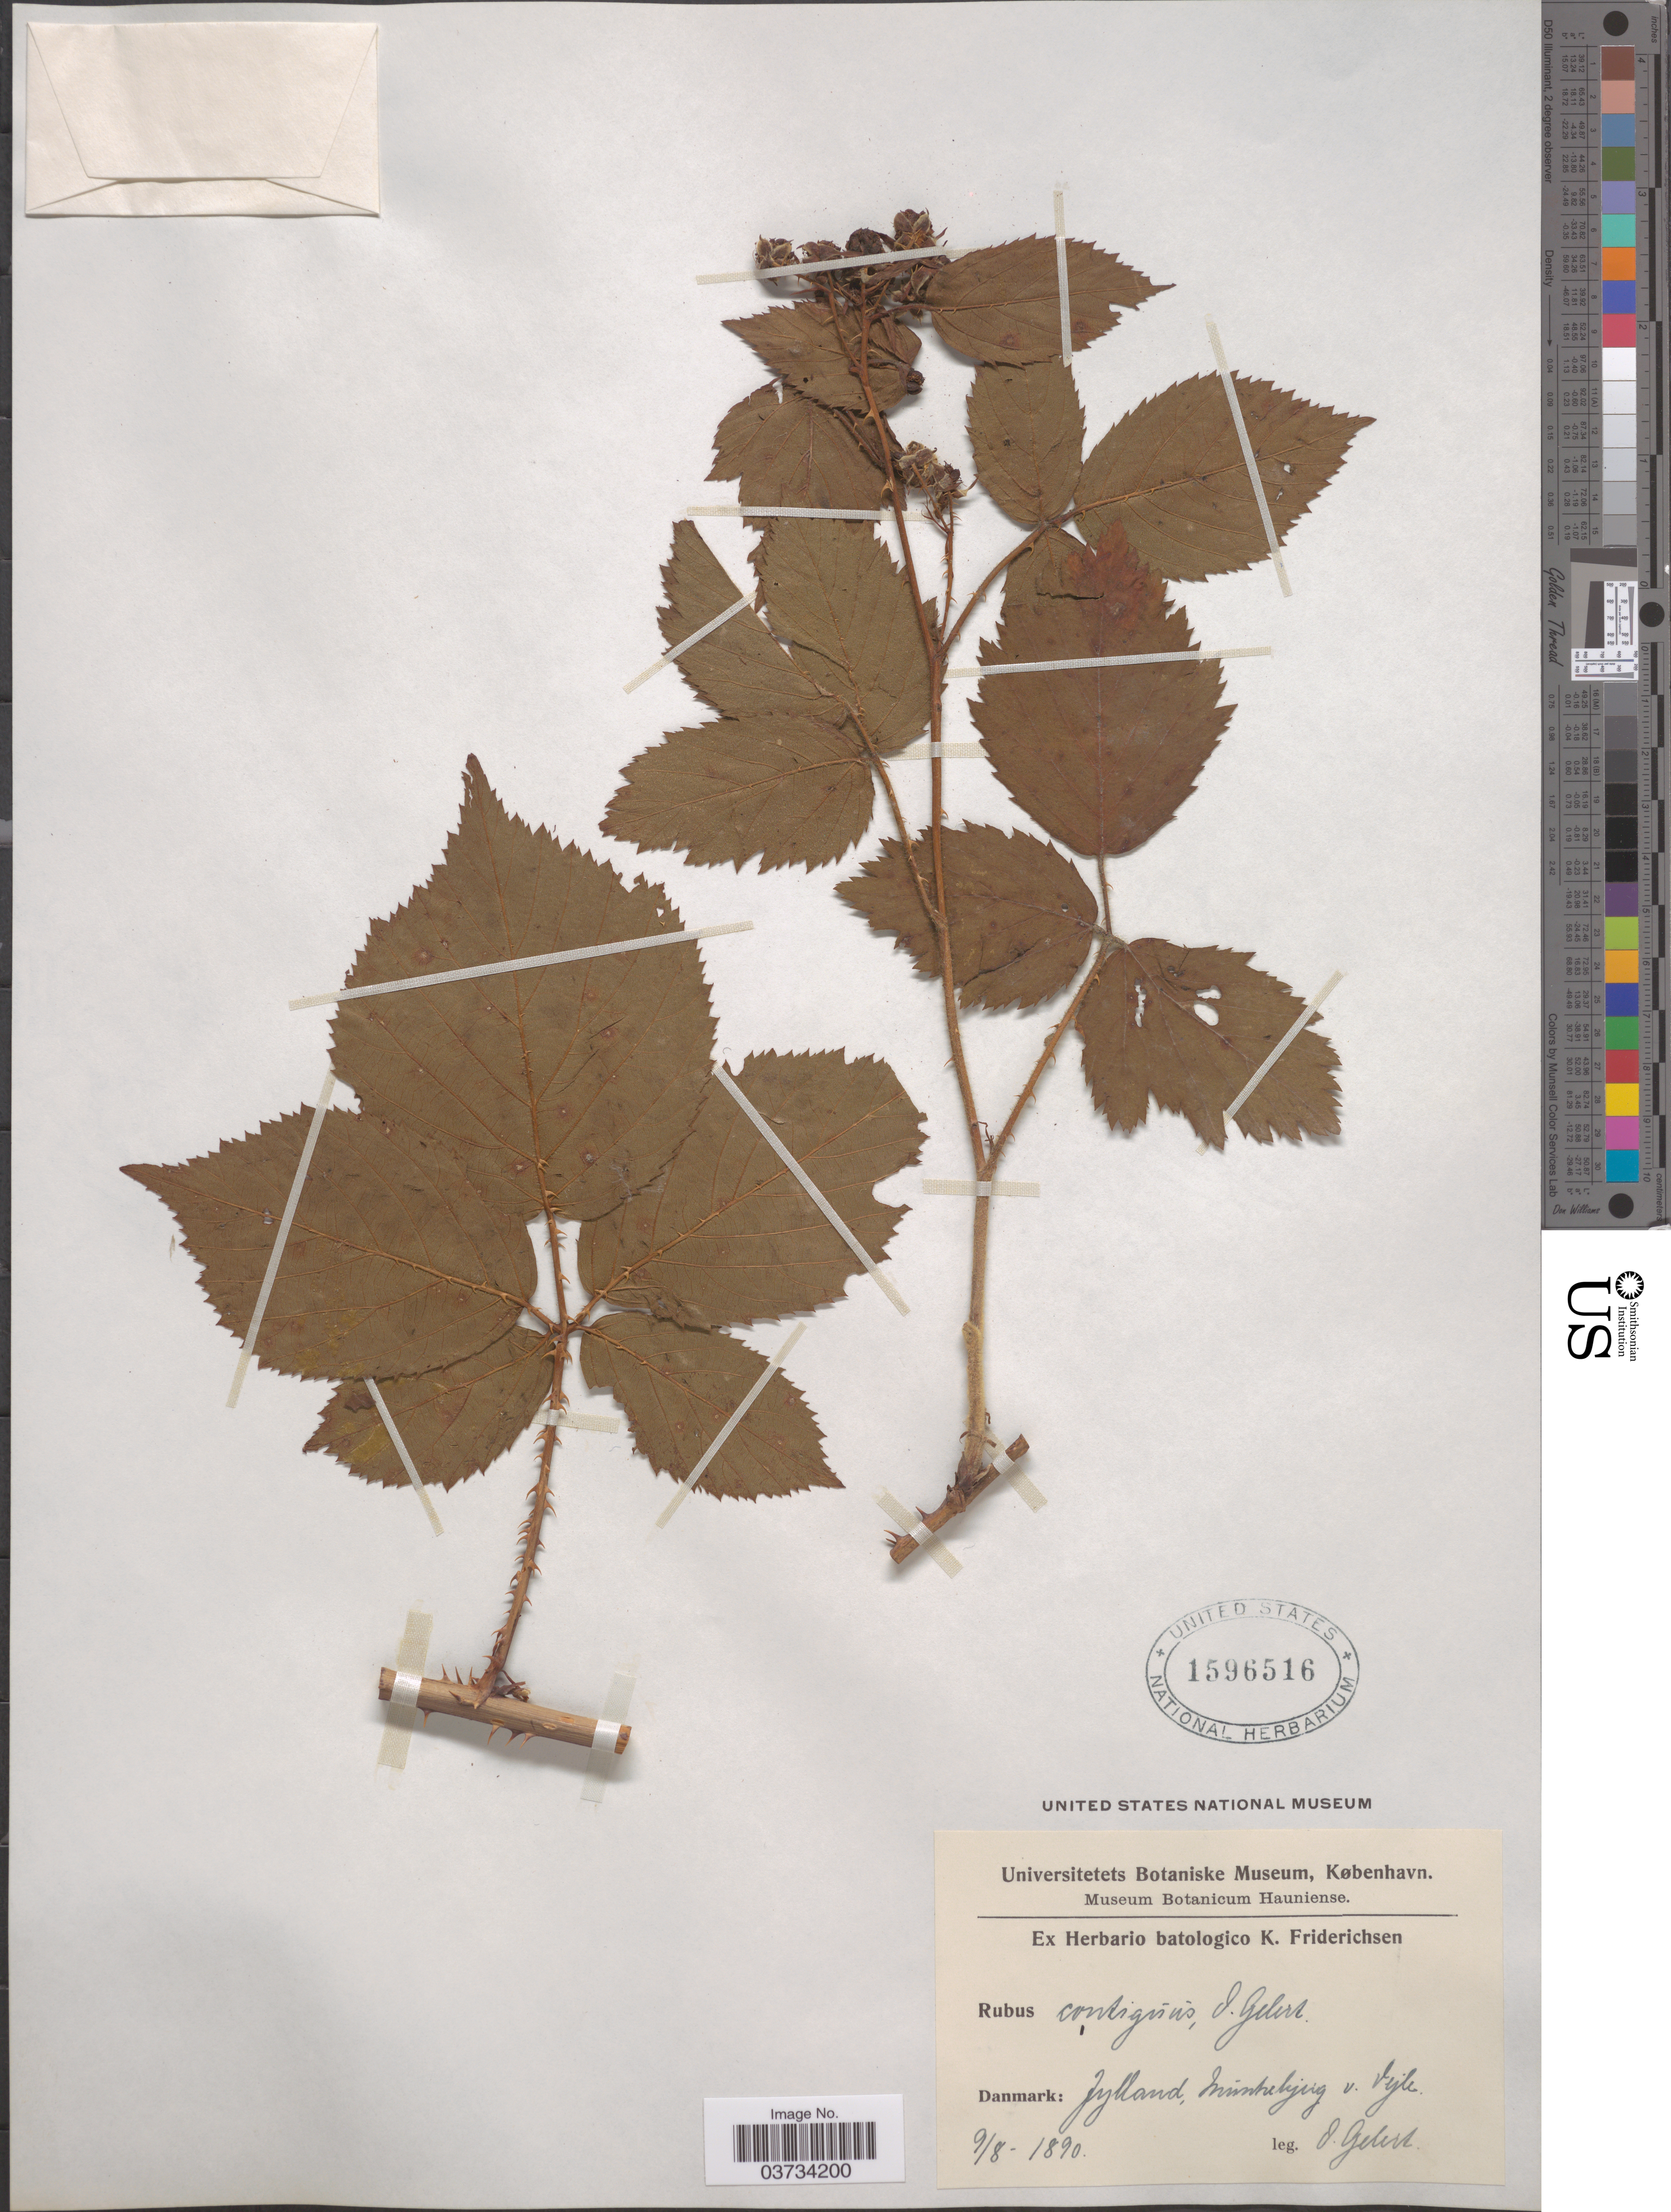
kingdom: Plantae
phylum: Tracheophyta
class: Magnoliopsida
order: Rosales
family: Rosaceae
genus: Rubus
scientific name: Rubus contiguus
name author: Gelert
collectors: O. Gelert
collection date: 1890-08-09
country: Denmark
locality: Jylland, Muntrekjug v. Vejle.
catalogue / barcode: US 1596516